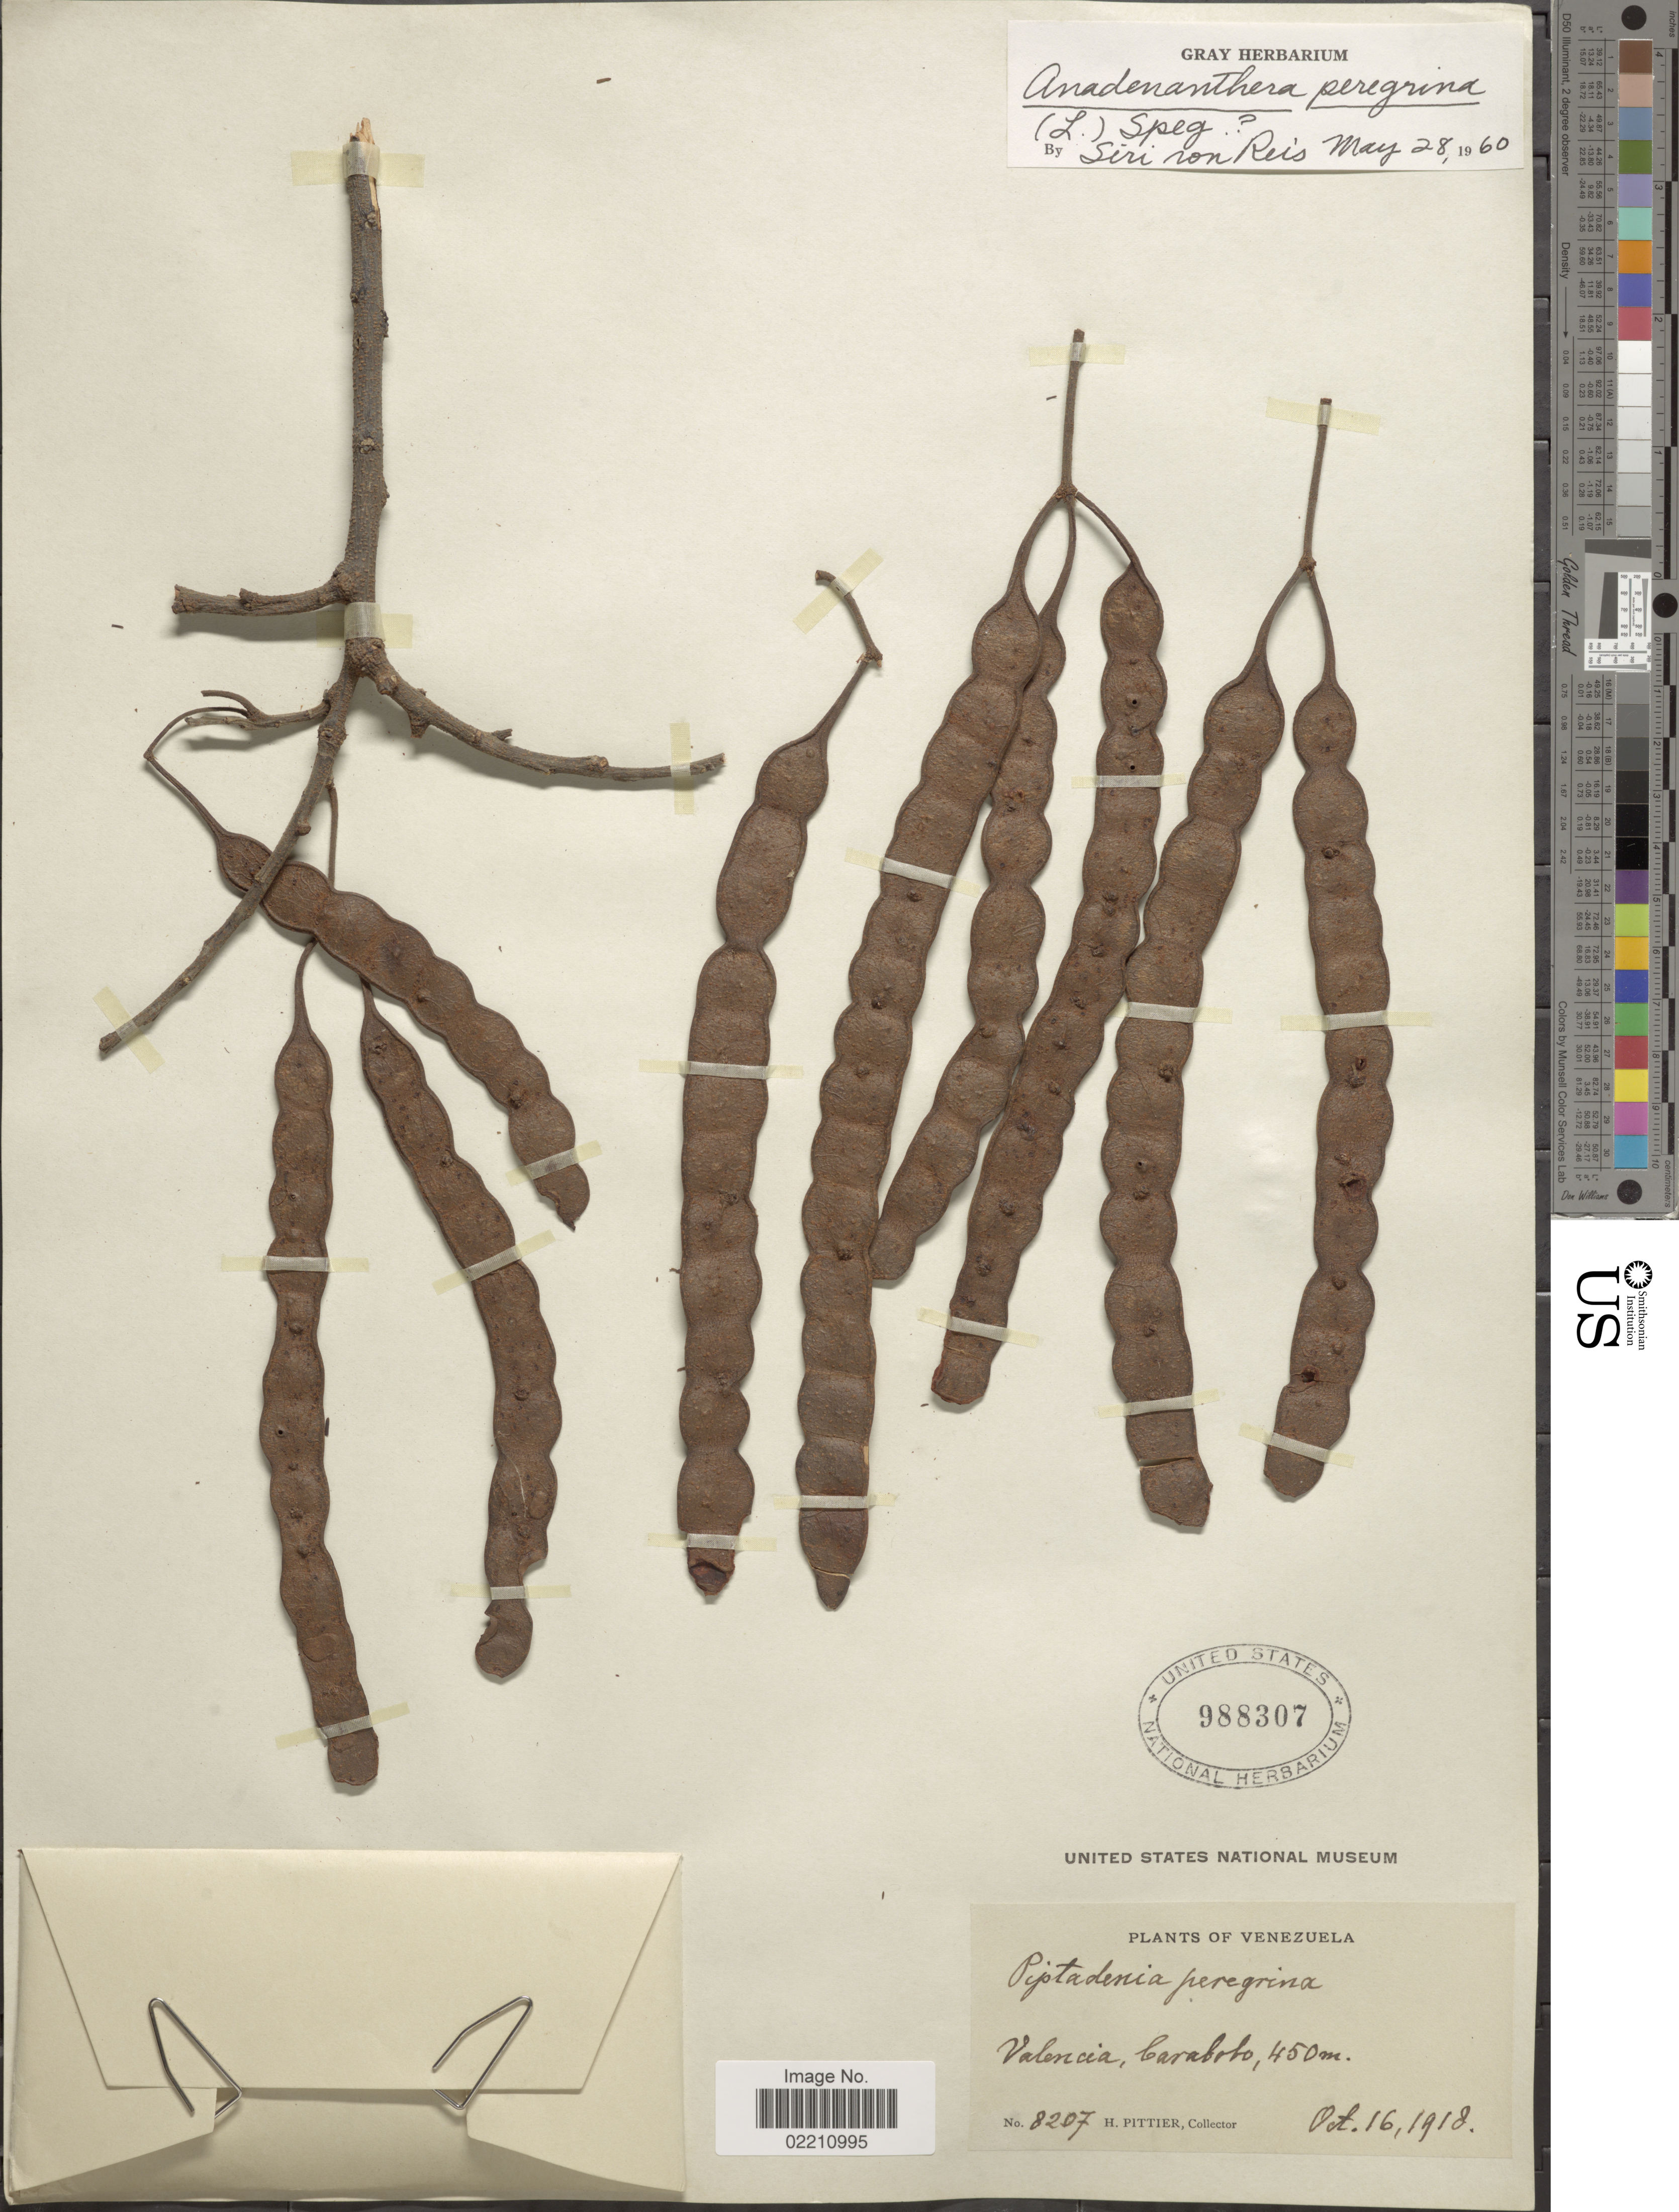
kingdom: Plantae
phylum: Tracheophyta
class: Magnoliopsida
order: Fabales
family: Fabaceae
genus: Anadenanthera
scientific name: Anadenanthera peregrina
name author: (L.) Speg.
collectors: H. F. Pittier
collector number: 8207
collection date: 1918-10-16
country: Venezuela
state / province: Carabobo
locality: Valencia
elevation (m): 450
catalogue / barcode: US 988307